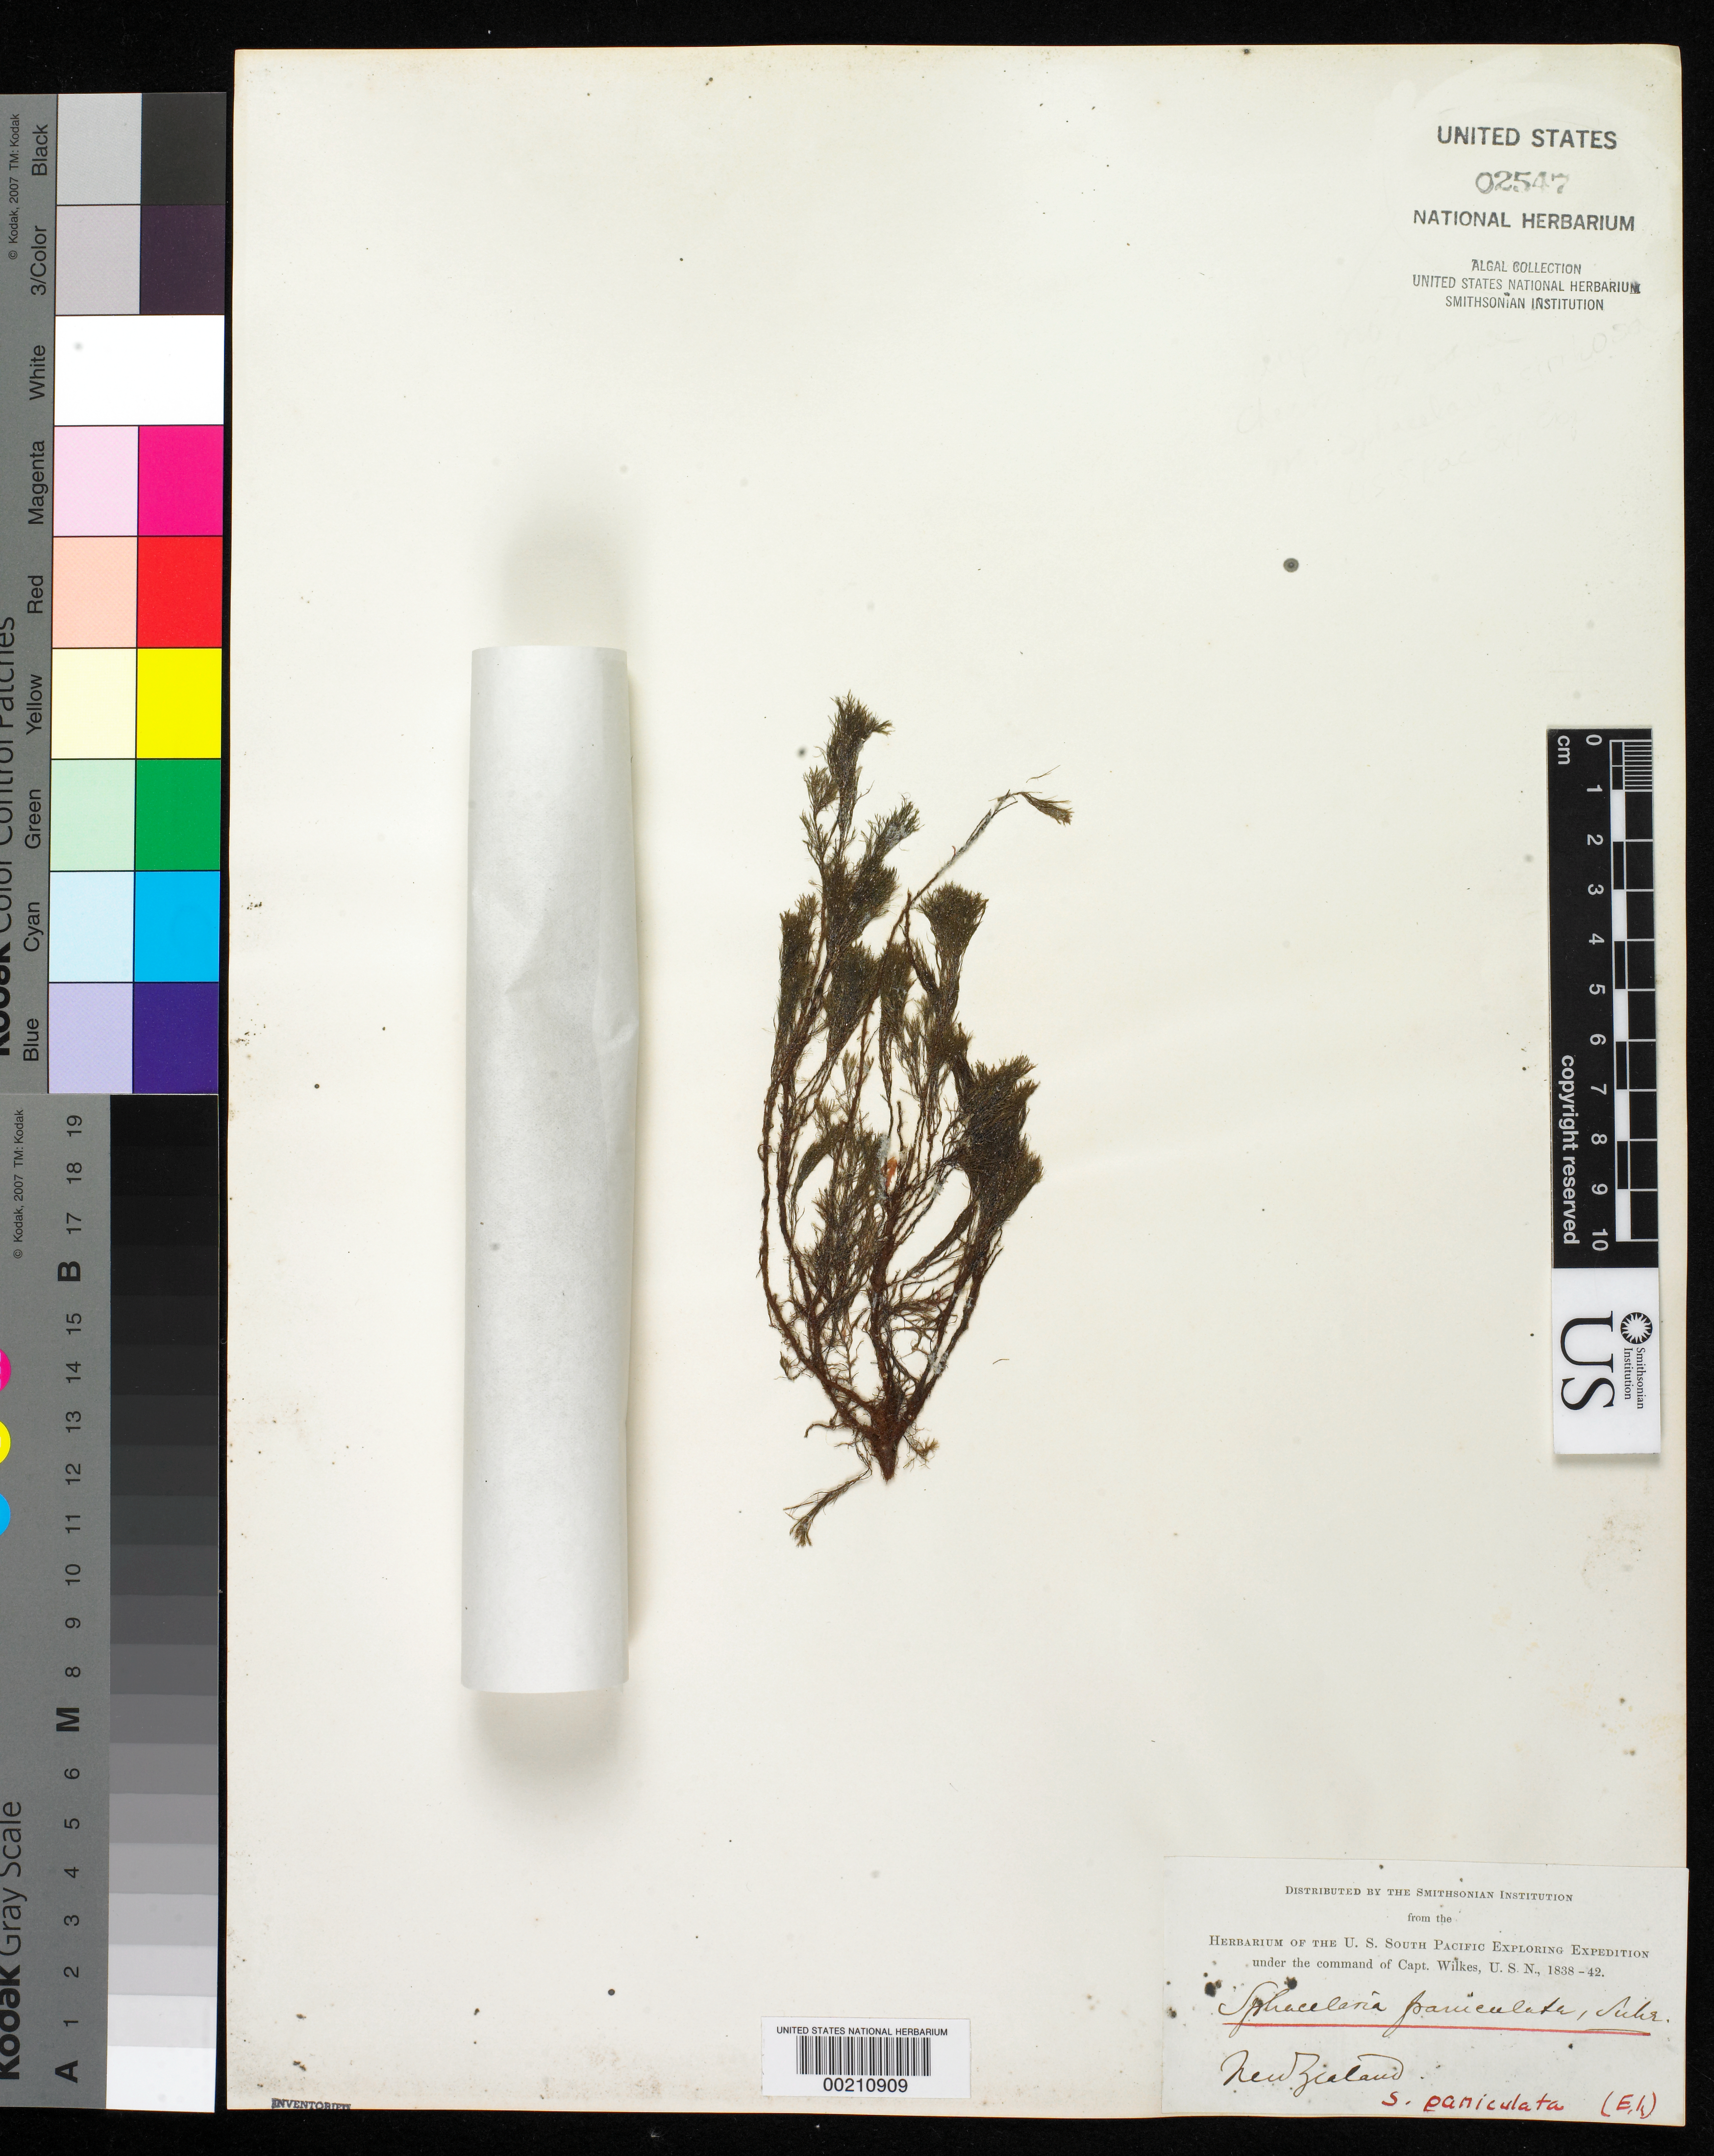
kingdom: Chromista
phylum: Ochrophyta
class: Phaeophyceae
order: Sphacelariales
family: Sphacelariaceae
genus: Sphacelaria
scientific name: Sphacelaria paniculata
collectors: W. D. Brackenridge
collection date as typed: Dec 1839 or -- --- 1840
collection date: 1839-12 or 1840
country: New Zealand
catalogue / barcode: US 2547